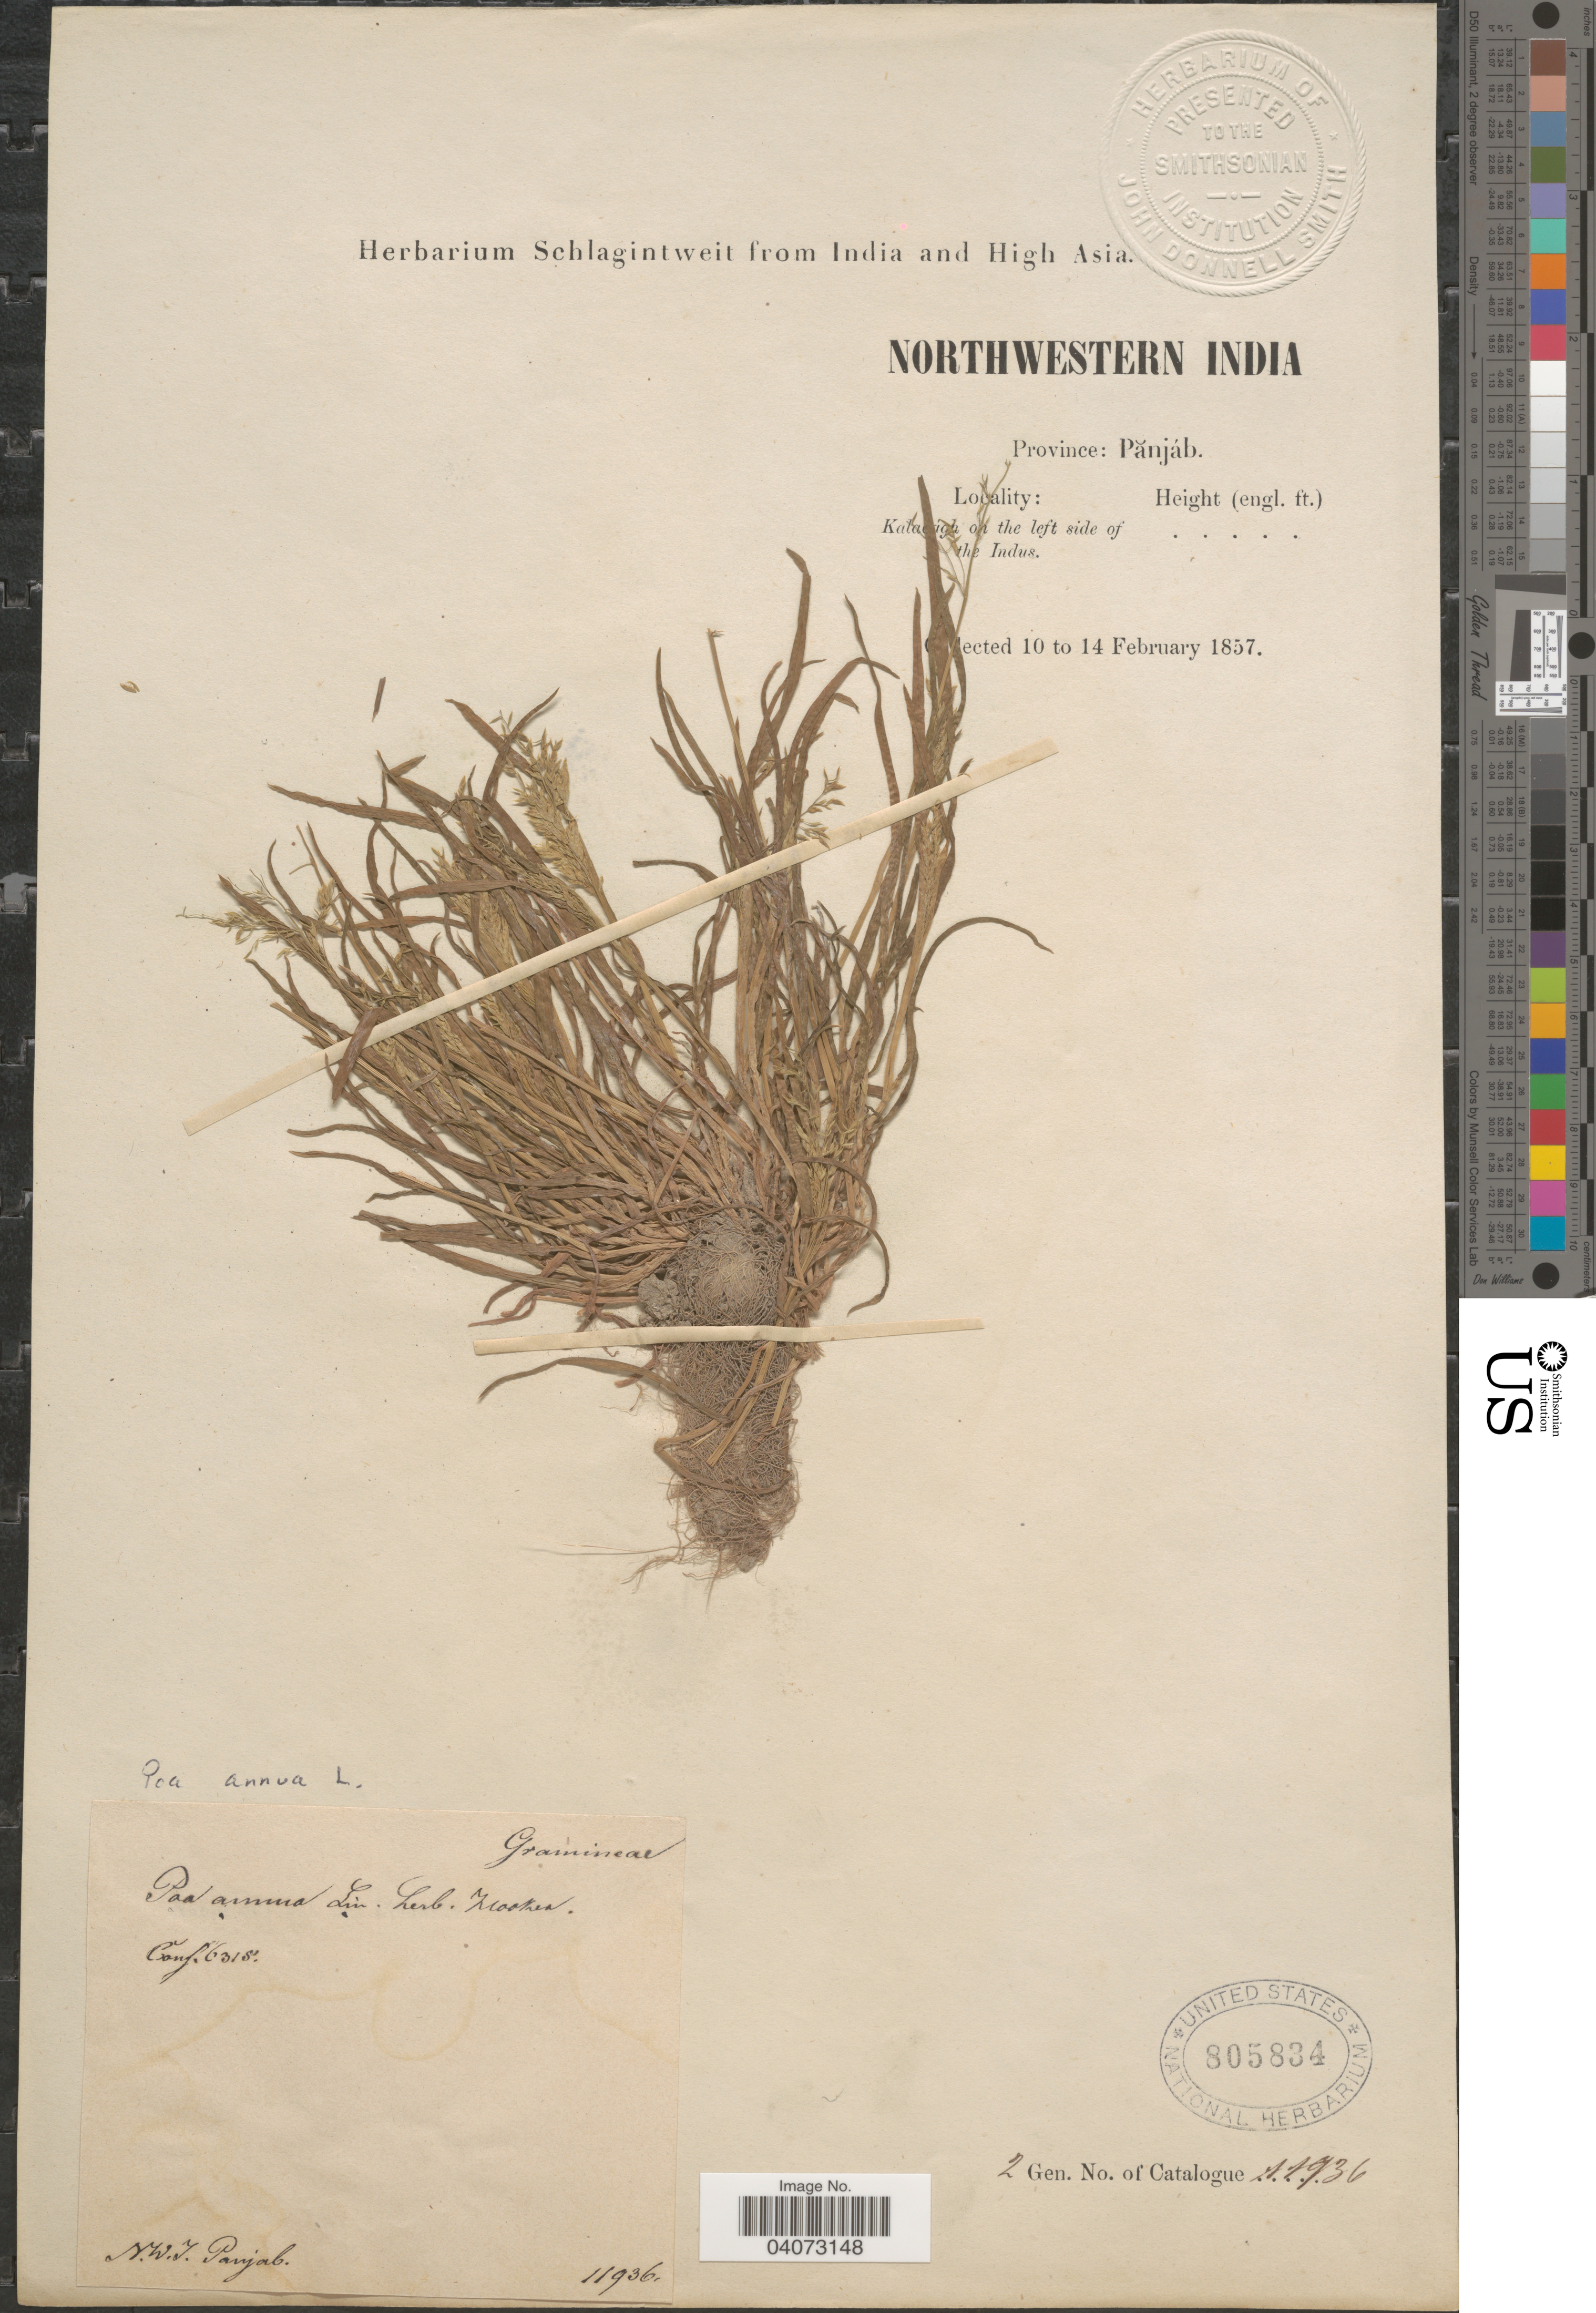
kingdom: Plantae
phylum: Tracheophyta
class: Liliopsida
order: Poales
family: Poaceae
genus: Poa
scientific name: Poa annua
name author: L.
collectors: ex herb. Schlagintweit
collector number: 11936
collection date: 1857-02-10/1857-02-14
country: India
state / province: Punjab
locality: Northwestern India. Province: Pănjáb. Kala [illegible text]gh on the left side of the Indus.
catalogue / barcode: US 805834